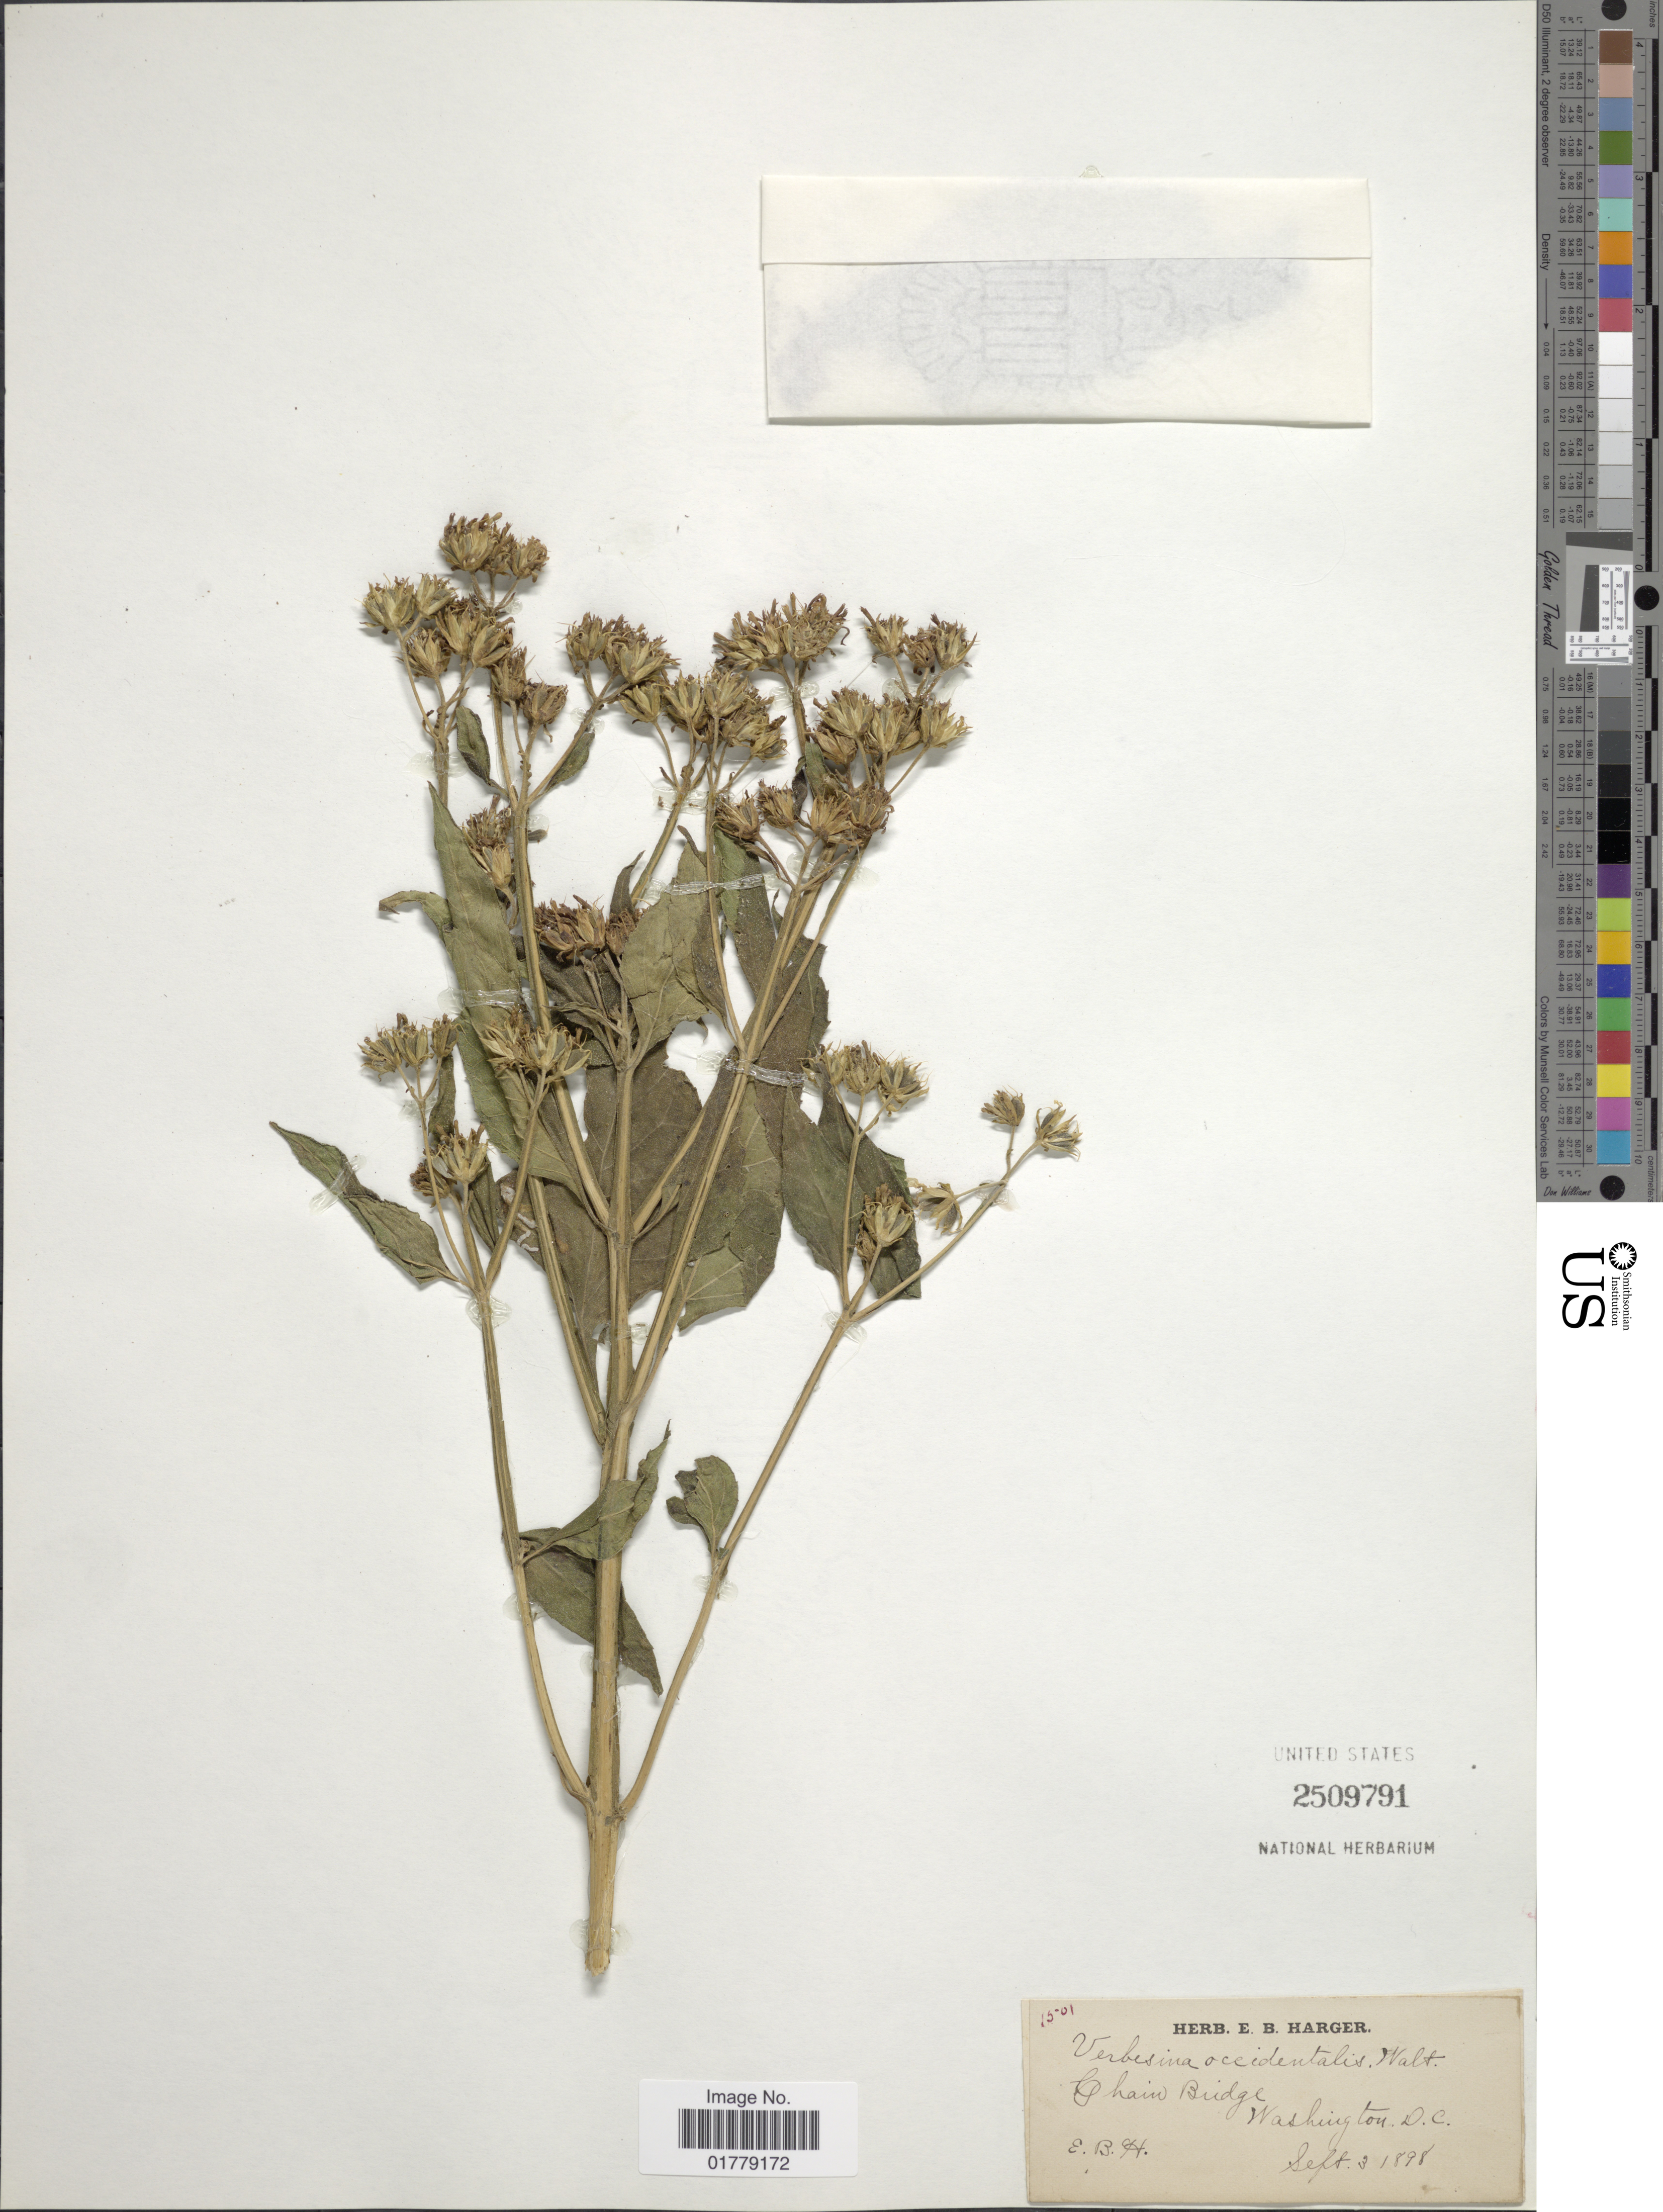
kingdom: Plantae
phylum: Tracheophyta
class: Magnoliopsida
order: Asterales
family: Asteraceae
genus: Verbesina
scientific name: Verbesina occidentalis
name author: (L.) Walter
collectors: E. B. Harger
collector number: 1501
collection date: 1898-09-03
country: United States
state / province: District of Columbia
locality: Chain Bridge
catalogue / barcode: US 2509791